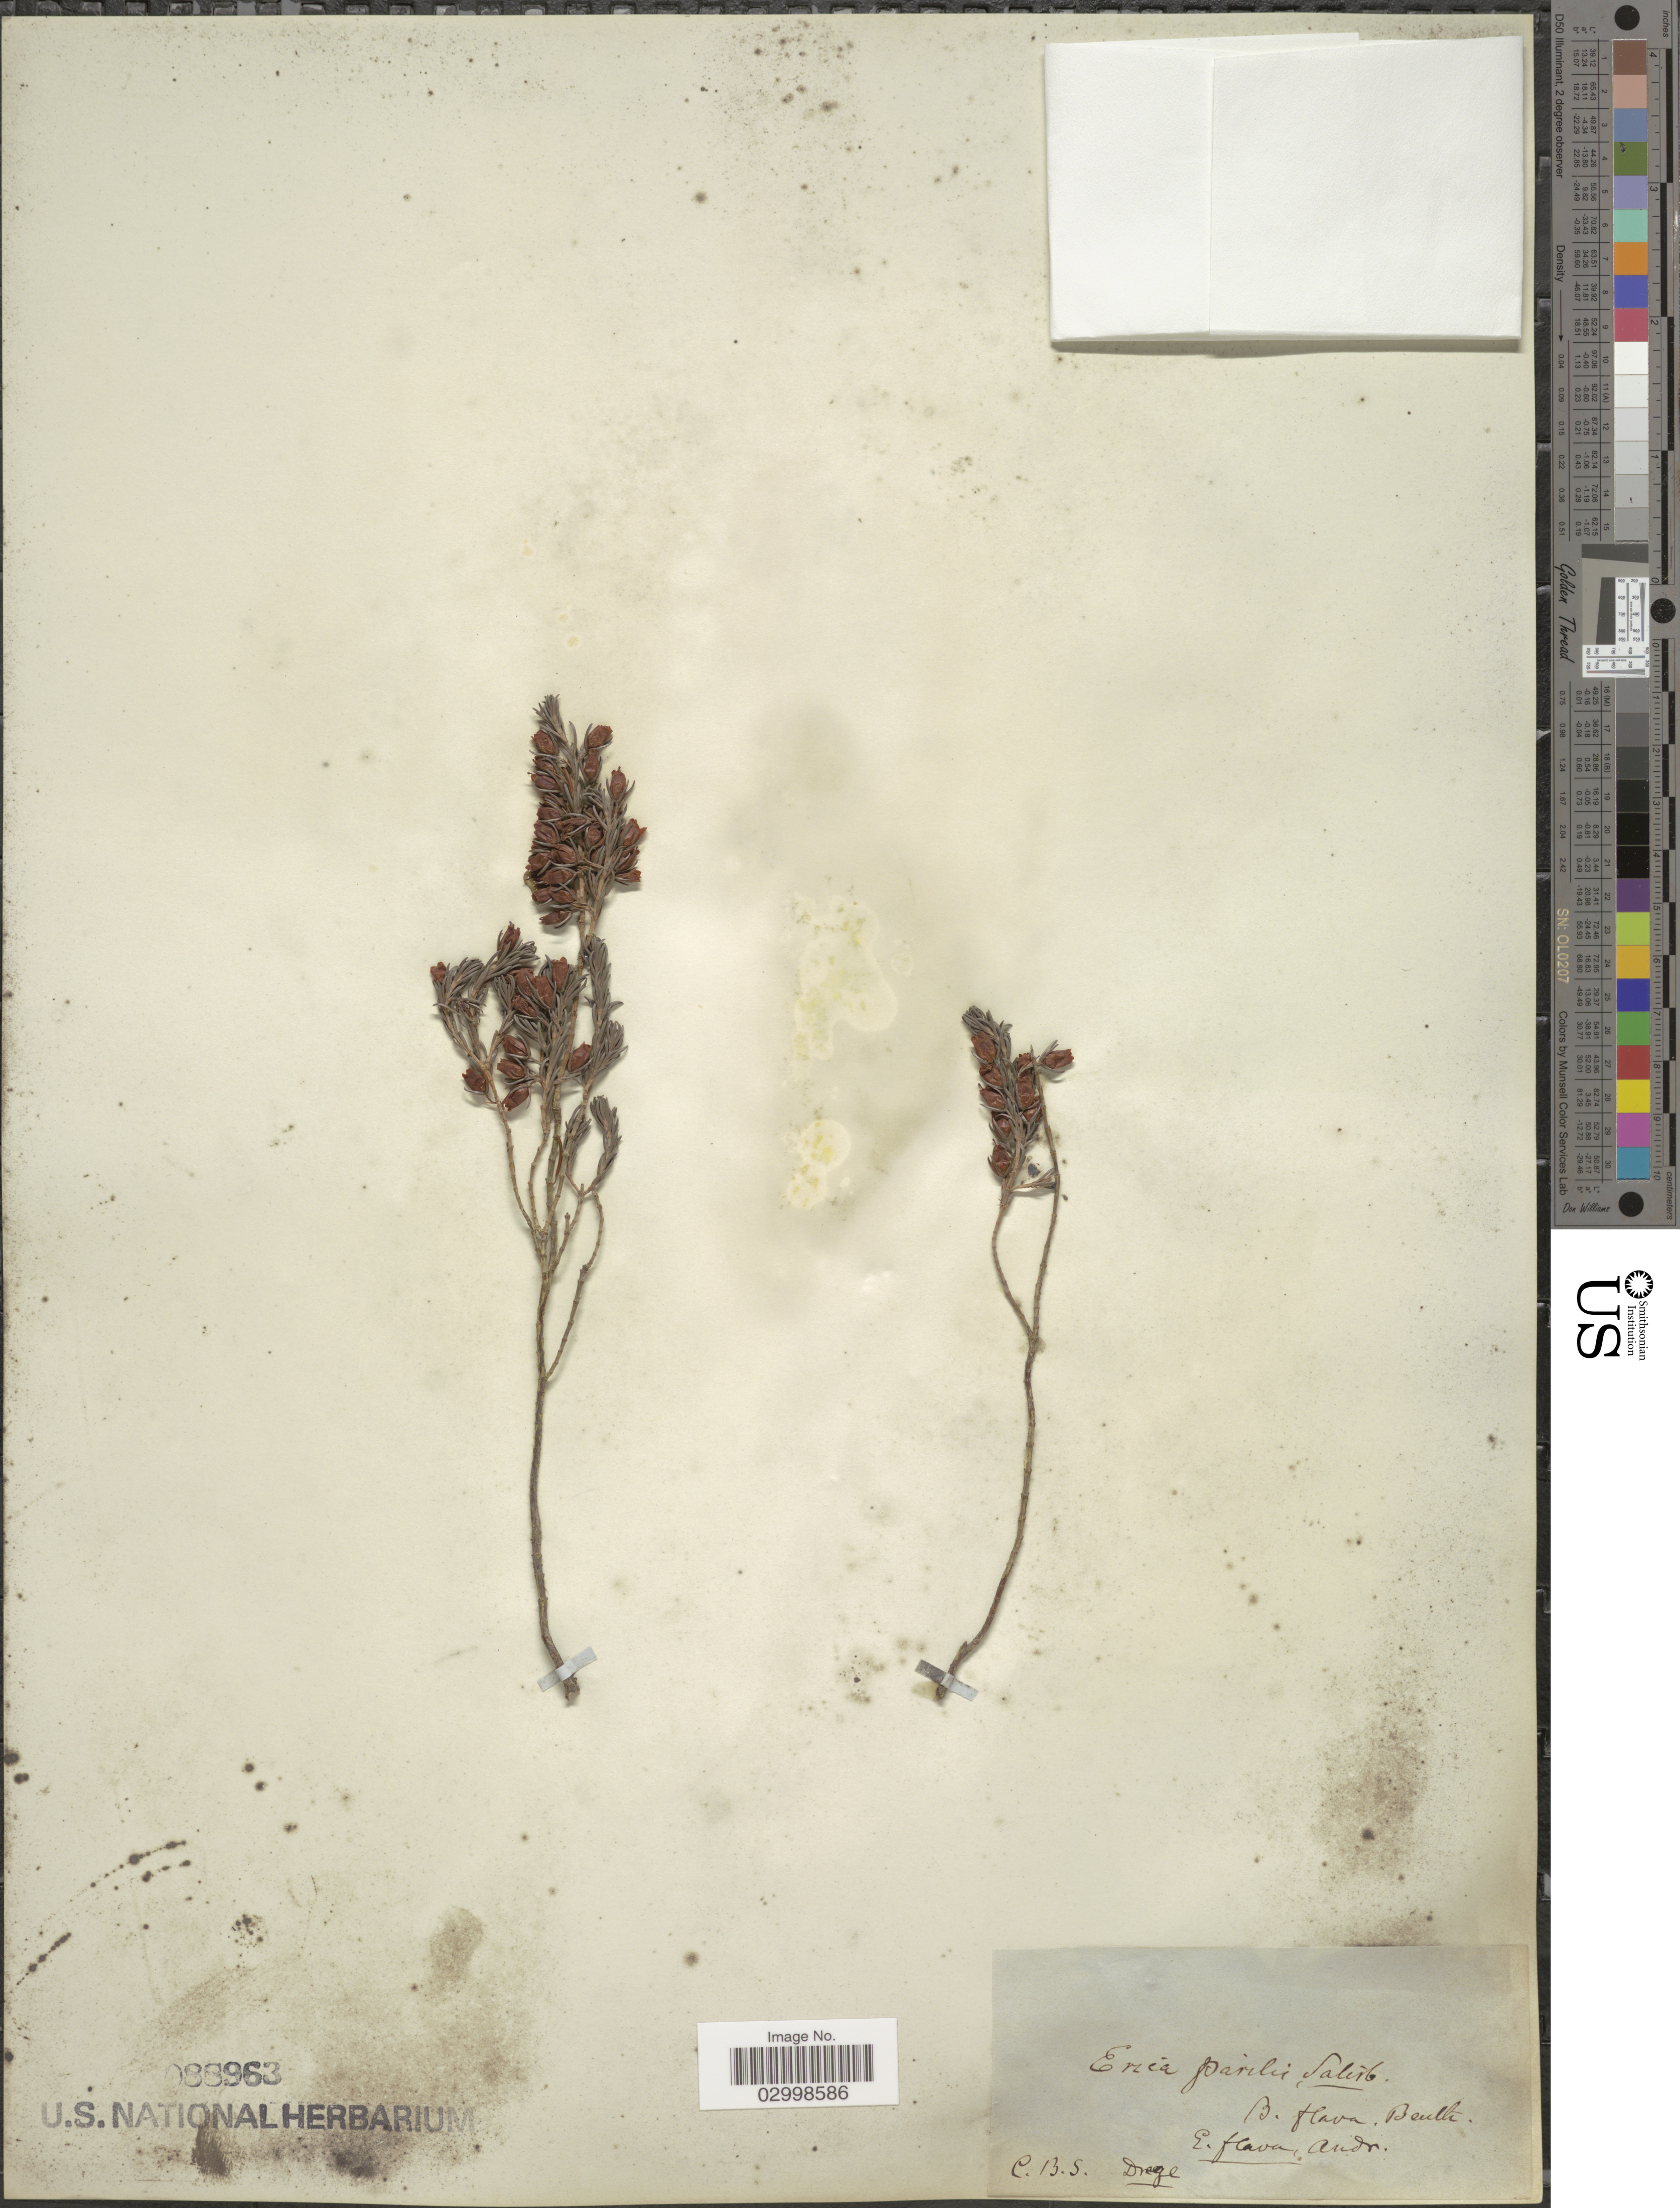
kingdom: Plantae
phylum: Tracheophyta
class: Magnoliopsida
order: Ericales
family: Ericaceae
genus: Erica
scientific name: Erica parilis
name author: Salisb.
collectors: Drege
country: South Africa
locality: C. B. S.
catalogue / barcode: US 88963